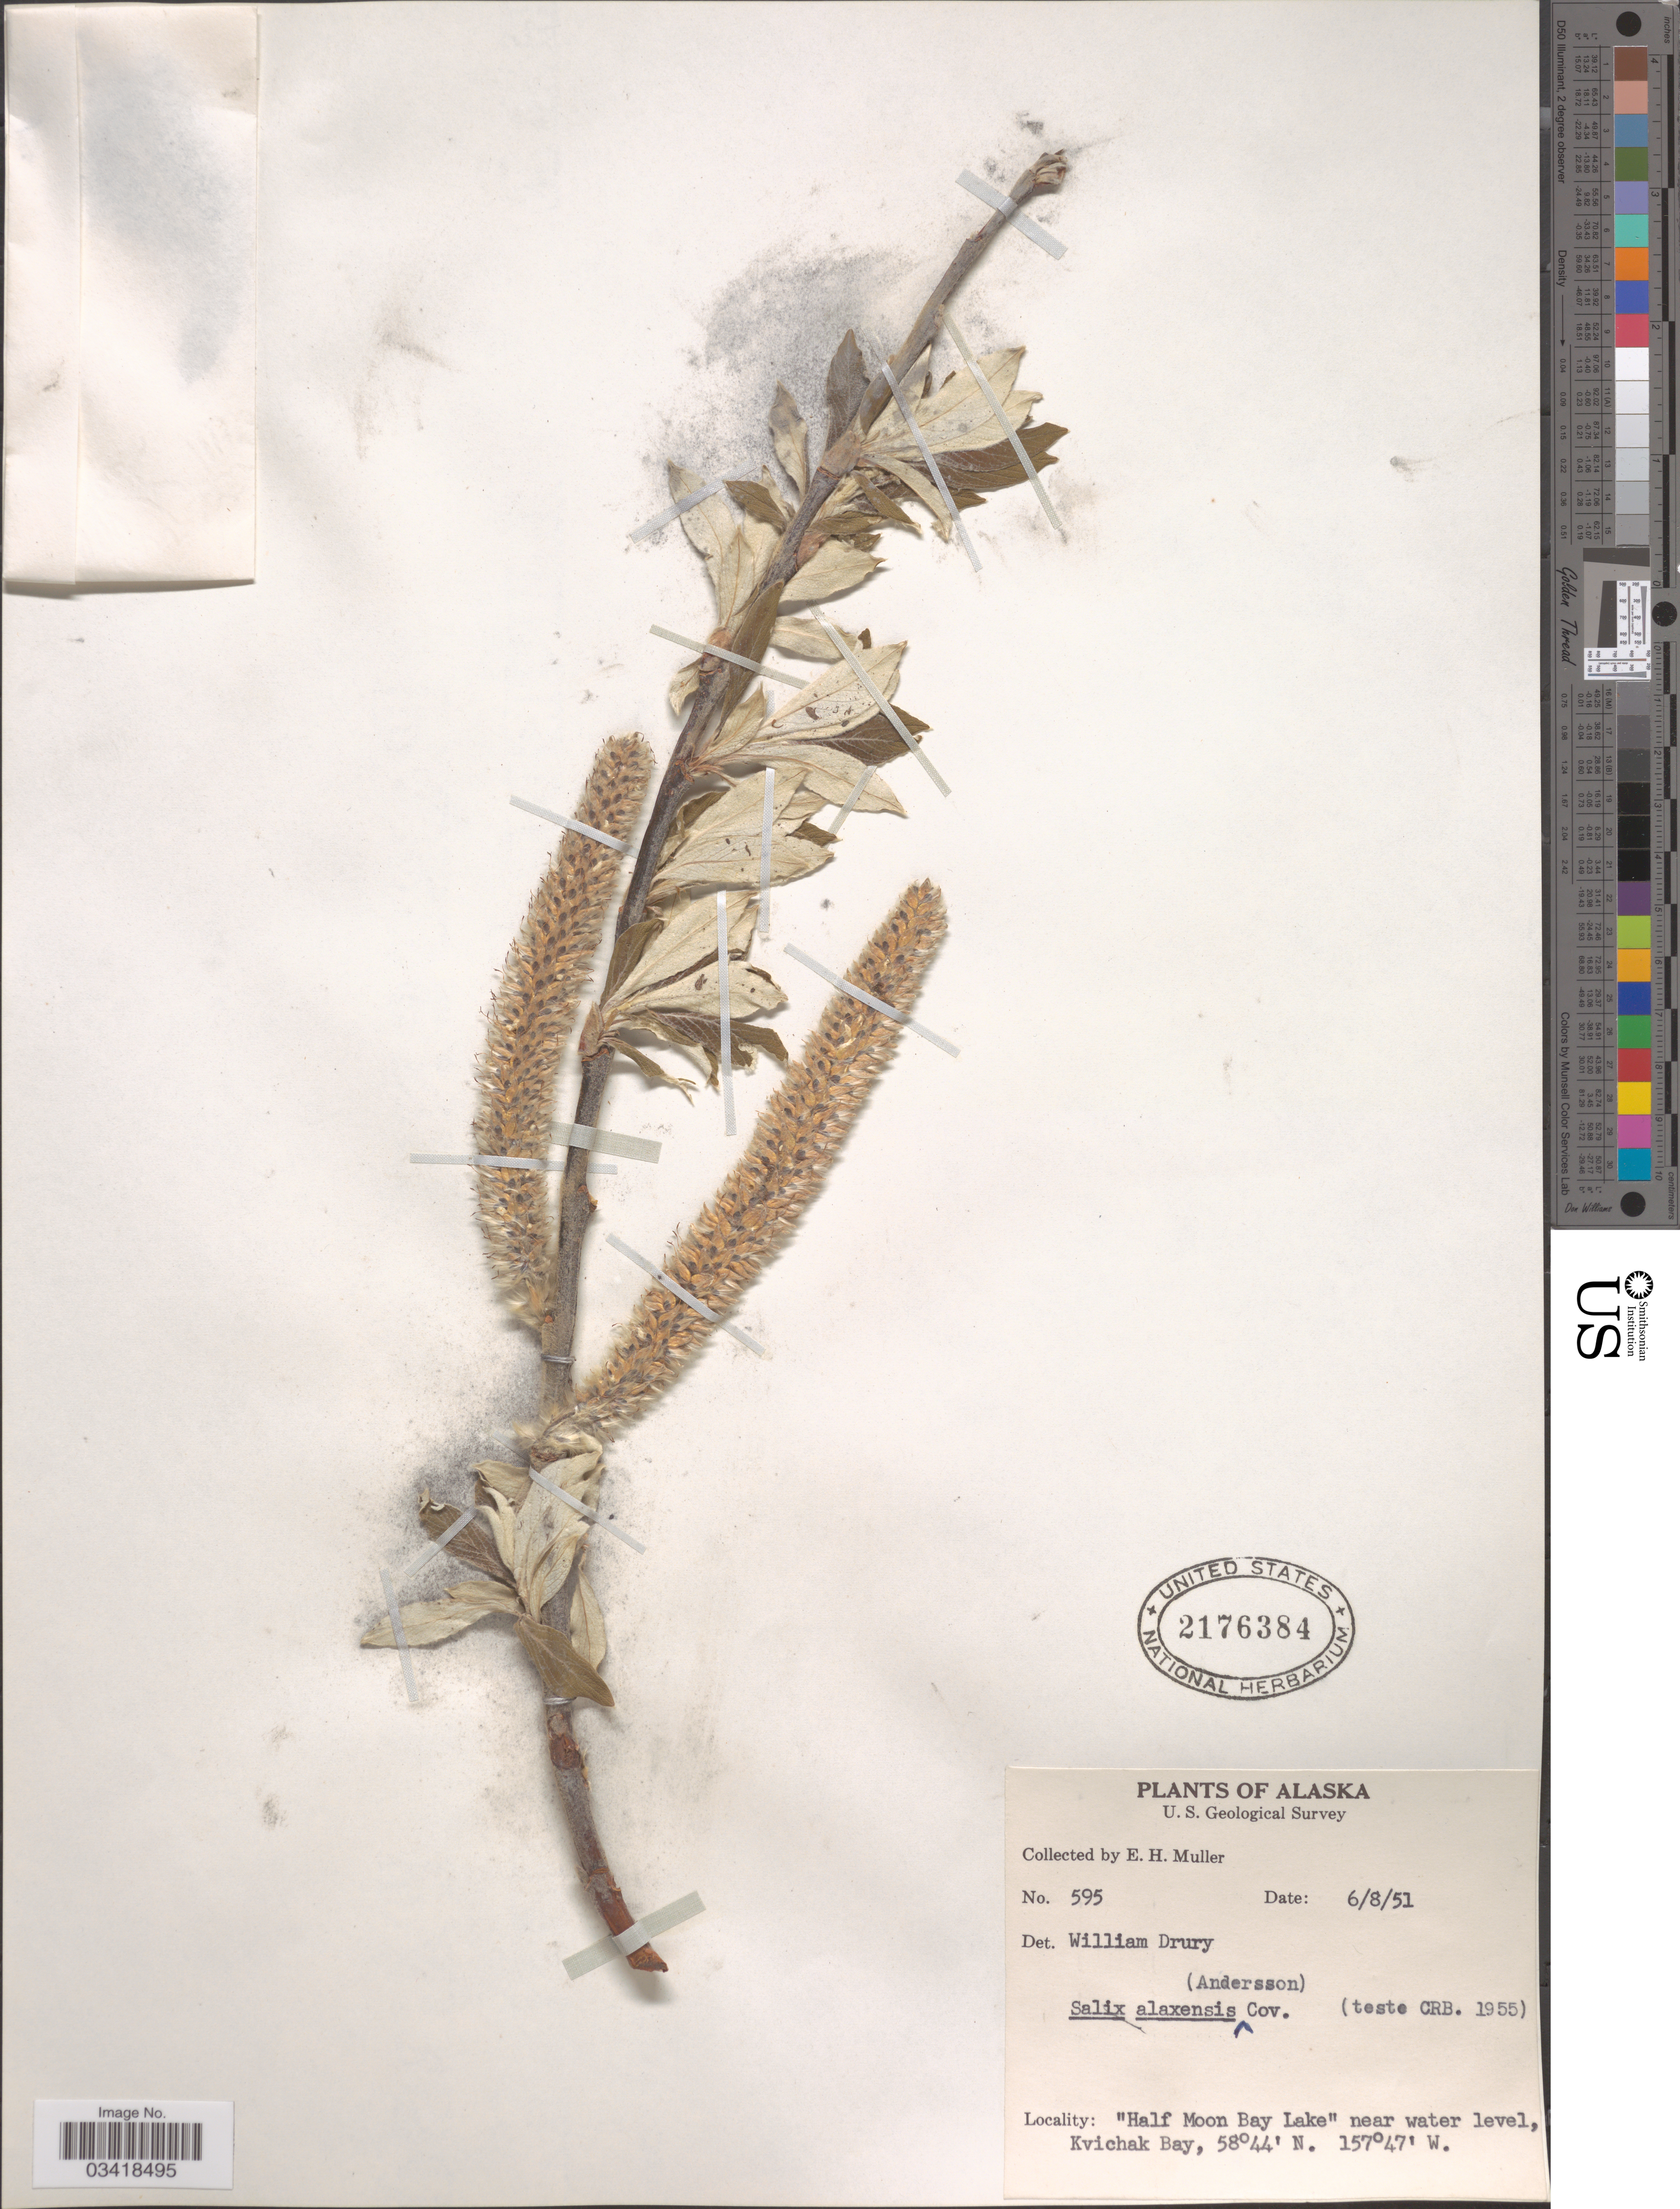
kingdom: Plantae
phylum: Tracheophyta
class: Magnoliopsida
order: Malpighiales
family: Salicaceae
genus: Salix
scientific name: Salix alaxensis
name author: (Andersson) Coville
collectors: E. H. Muller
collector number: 595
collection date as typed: Transcribed d/m/y: 8/6/51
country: United States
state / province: Alaska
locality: Half Moon Bay Lake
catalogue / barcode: US 2176384